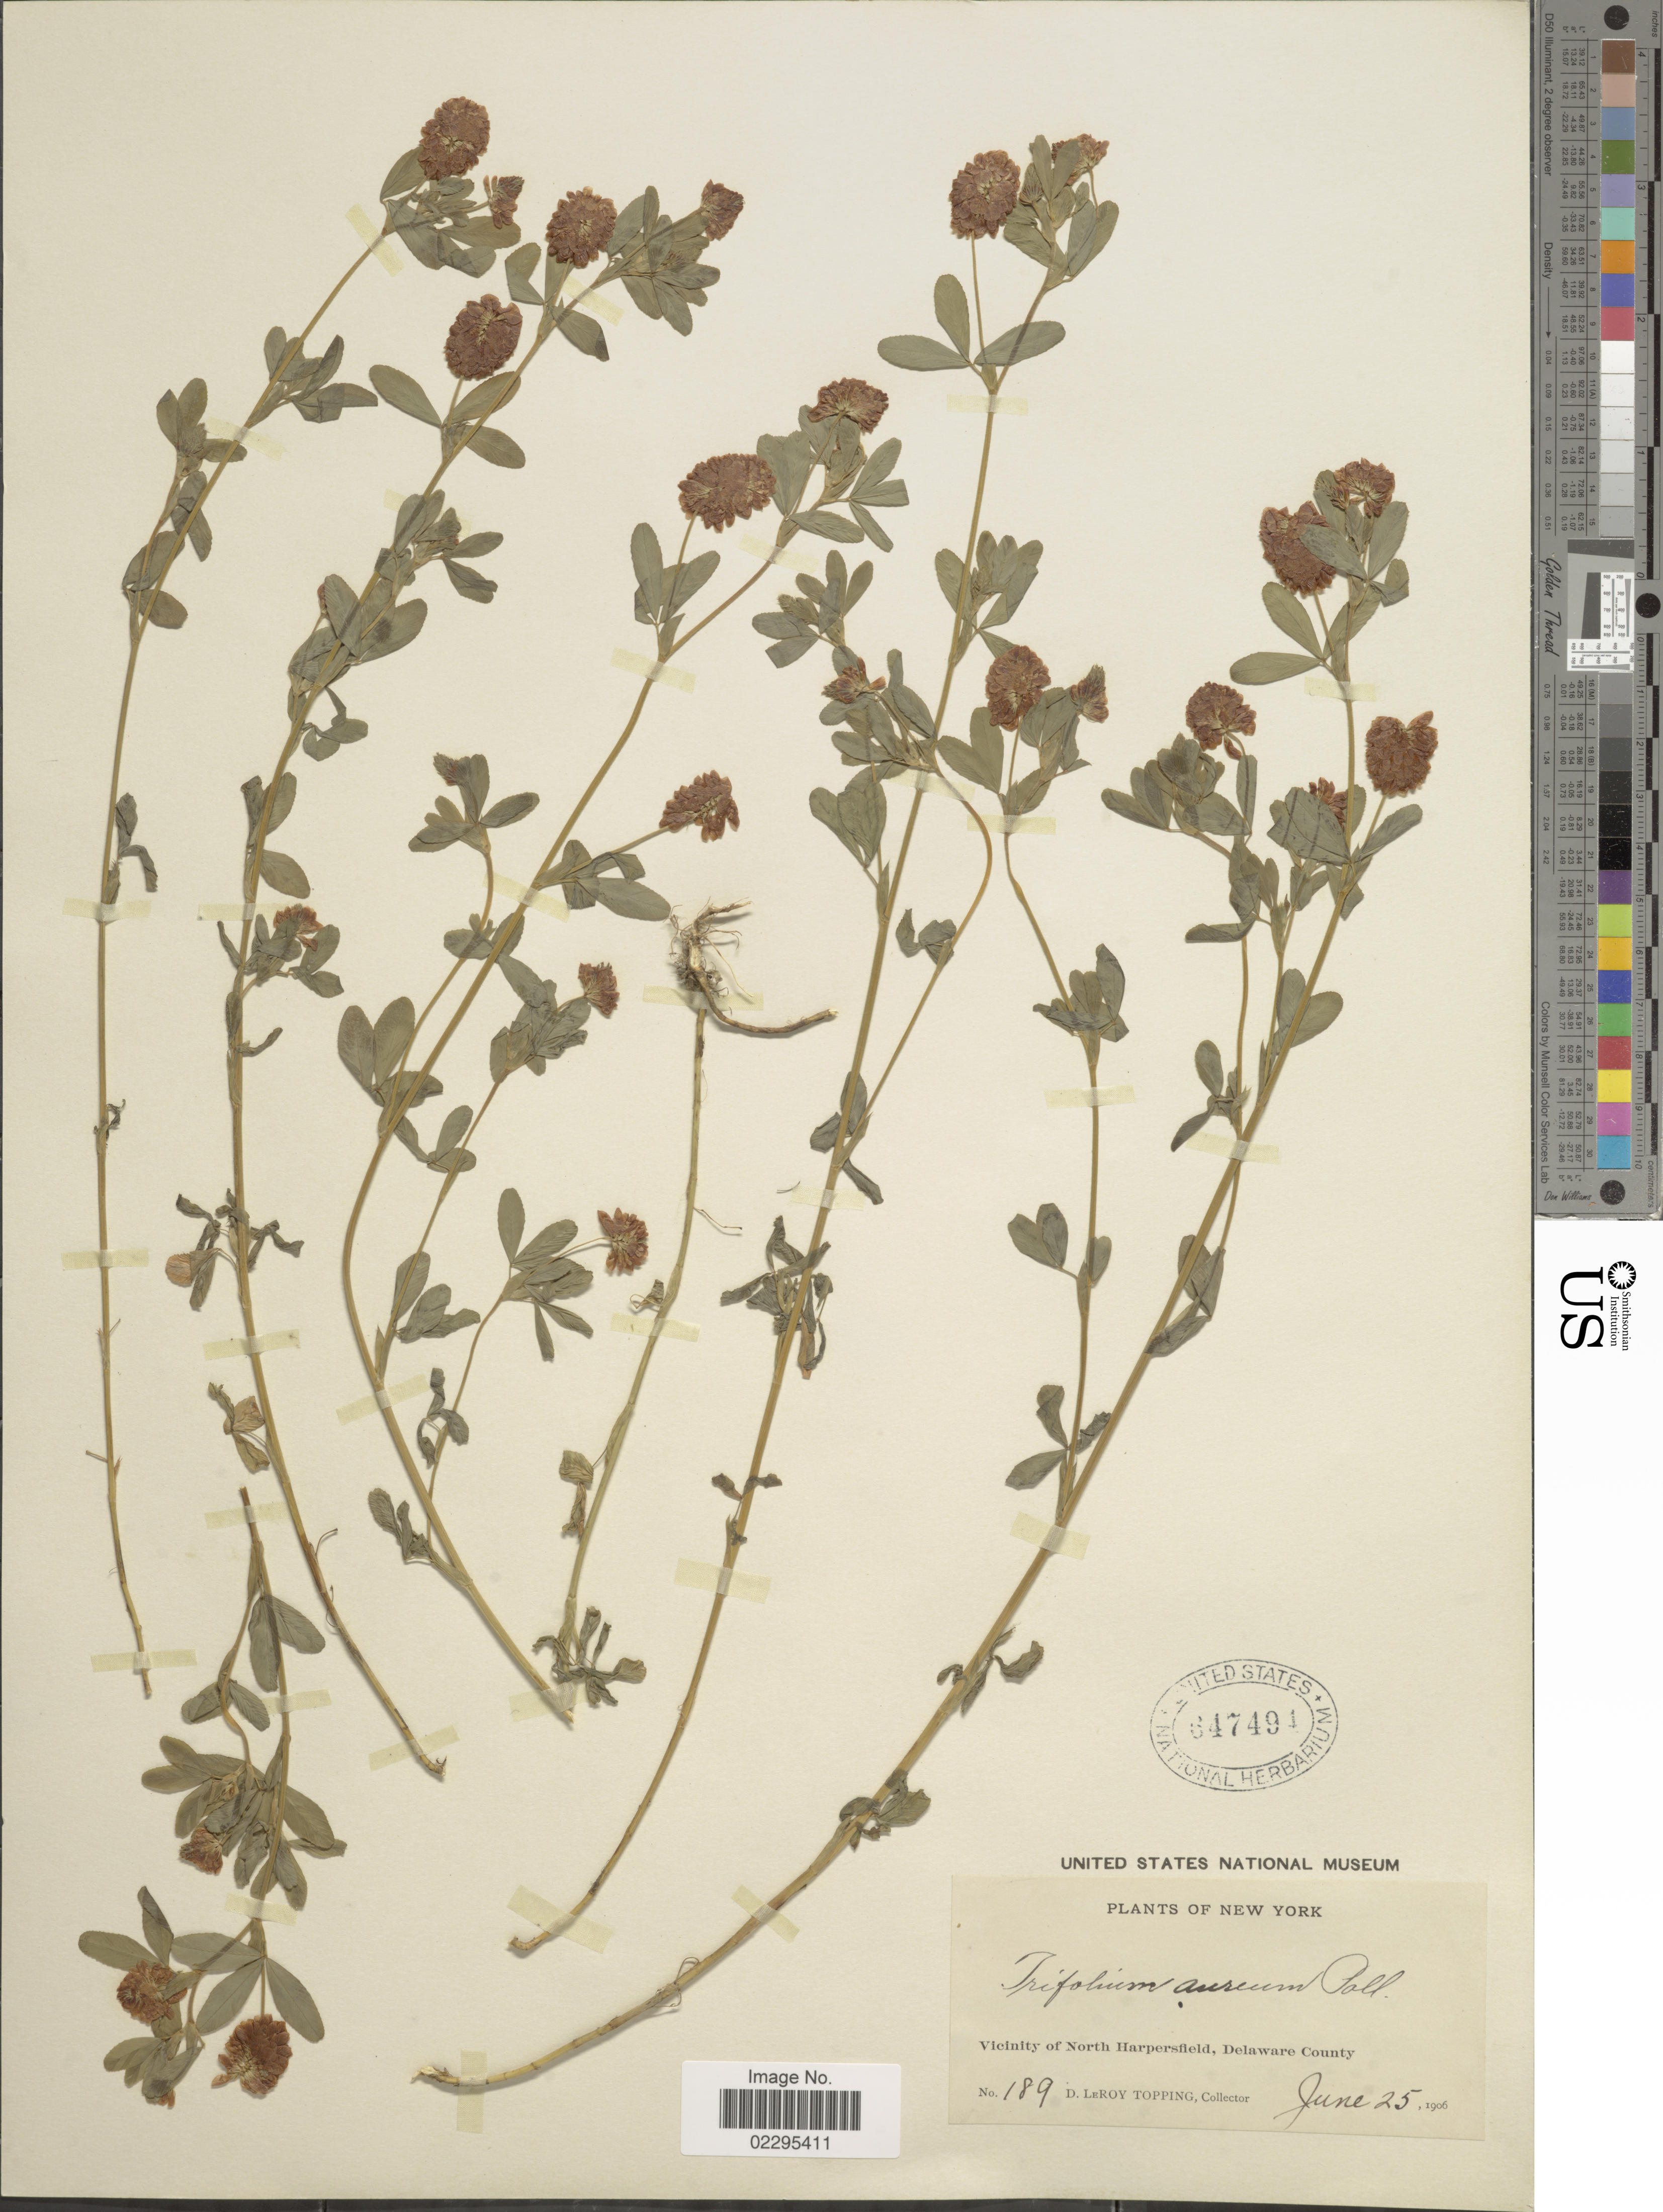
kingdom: Plantae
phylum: Tracheophyta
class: Magnoliopsida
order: Fabales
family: Fabaceae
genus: Trifolium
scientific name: Trifolium agrarium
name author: L.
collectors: D. L. Topping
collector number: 189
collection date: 1906-06-25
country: United States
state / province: New York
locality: New York, Vicinity of North Harpersfield, Delaware County.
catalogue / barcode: US 647494